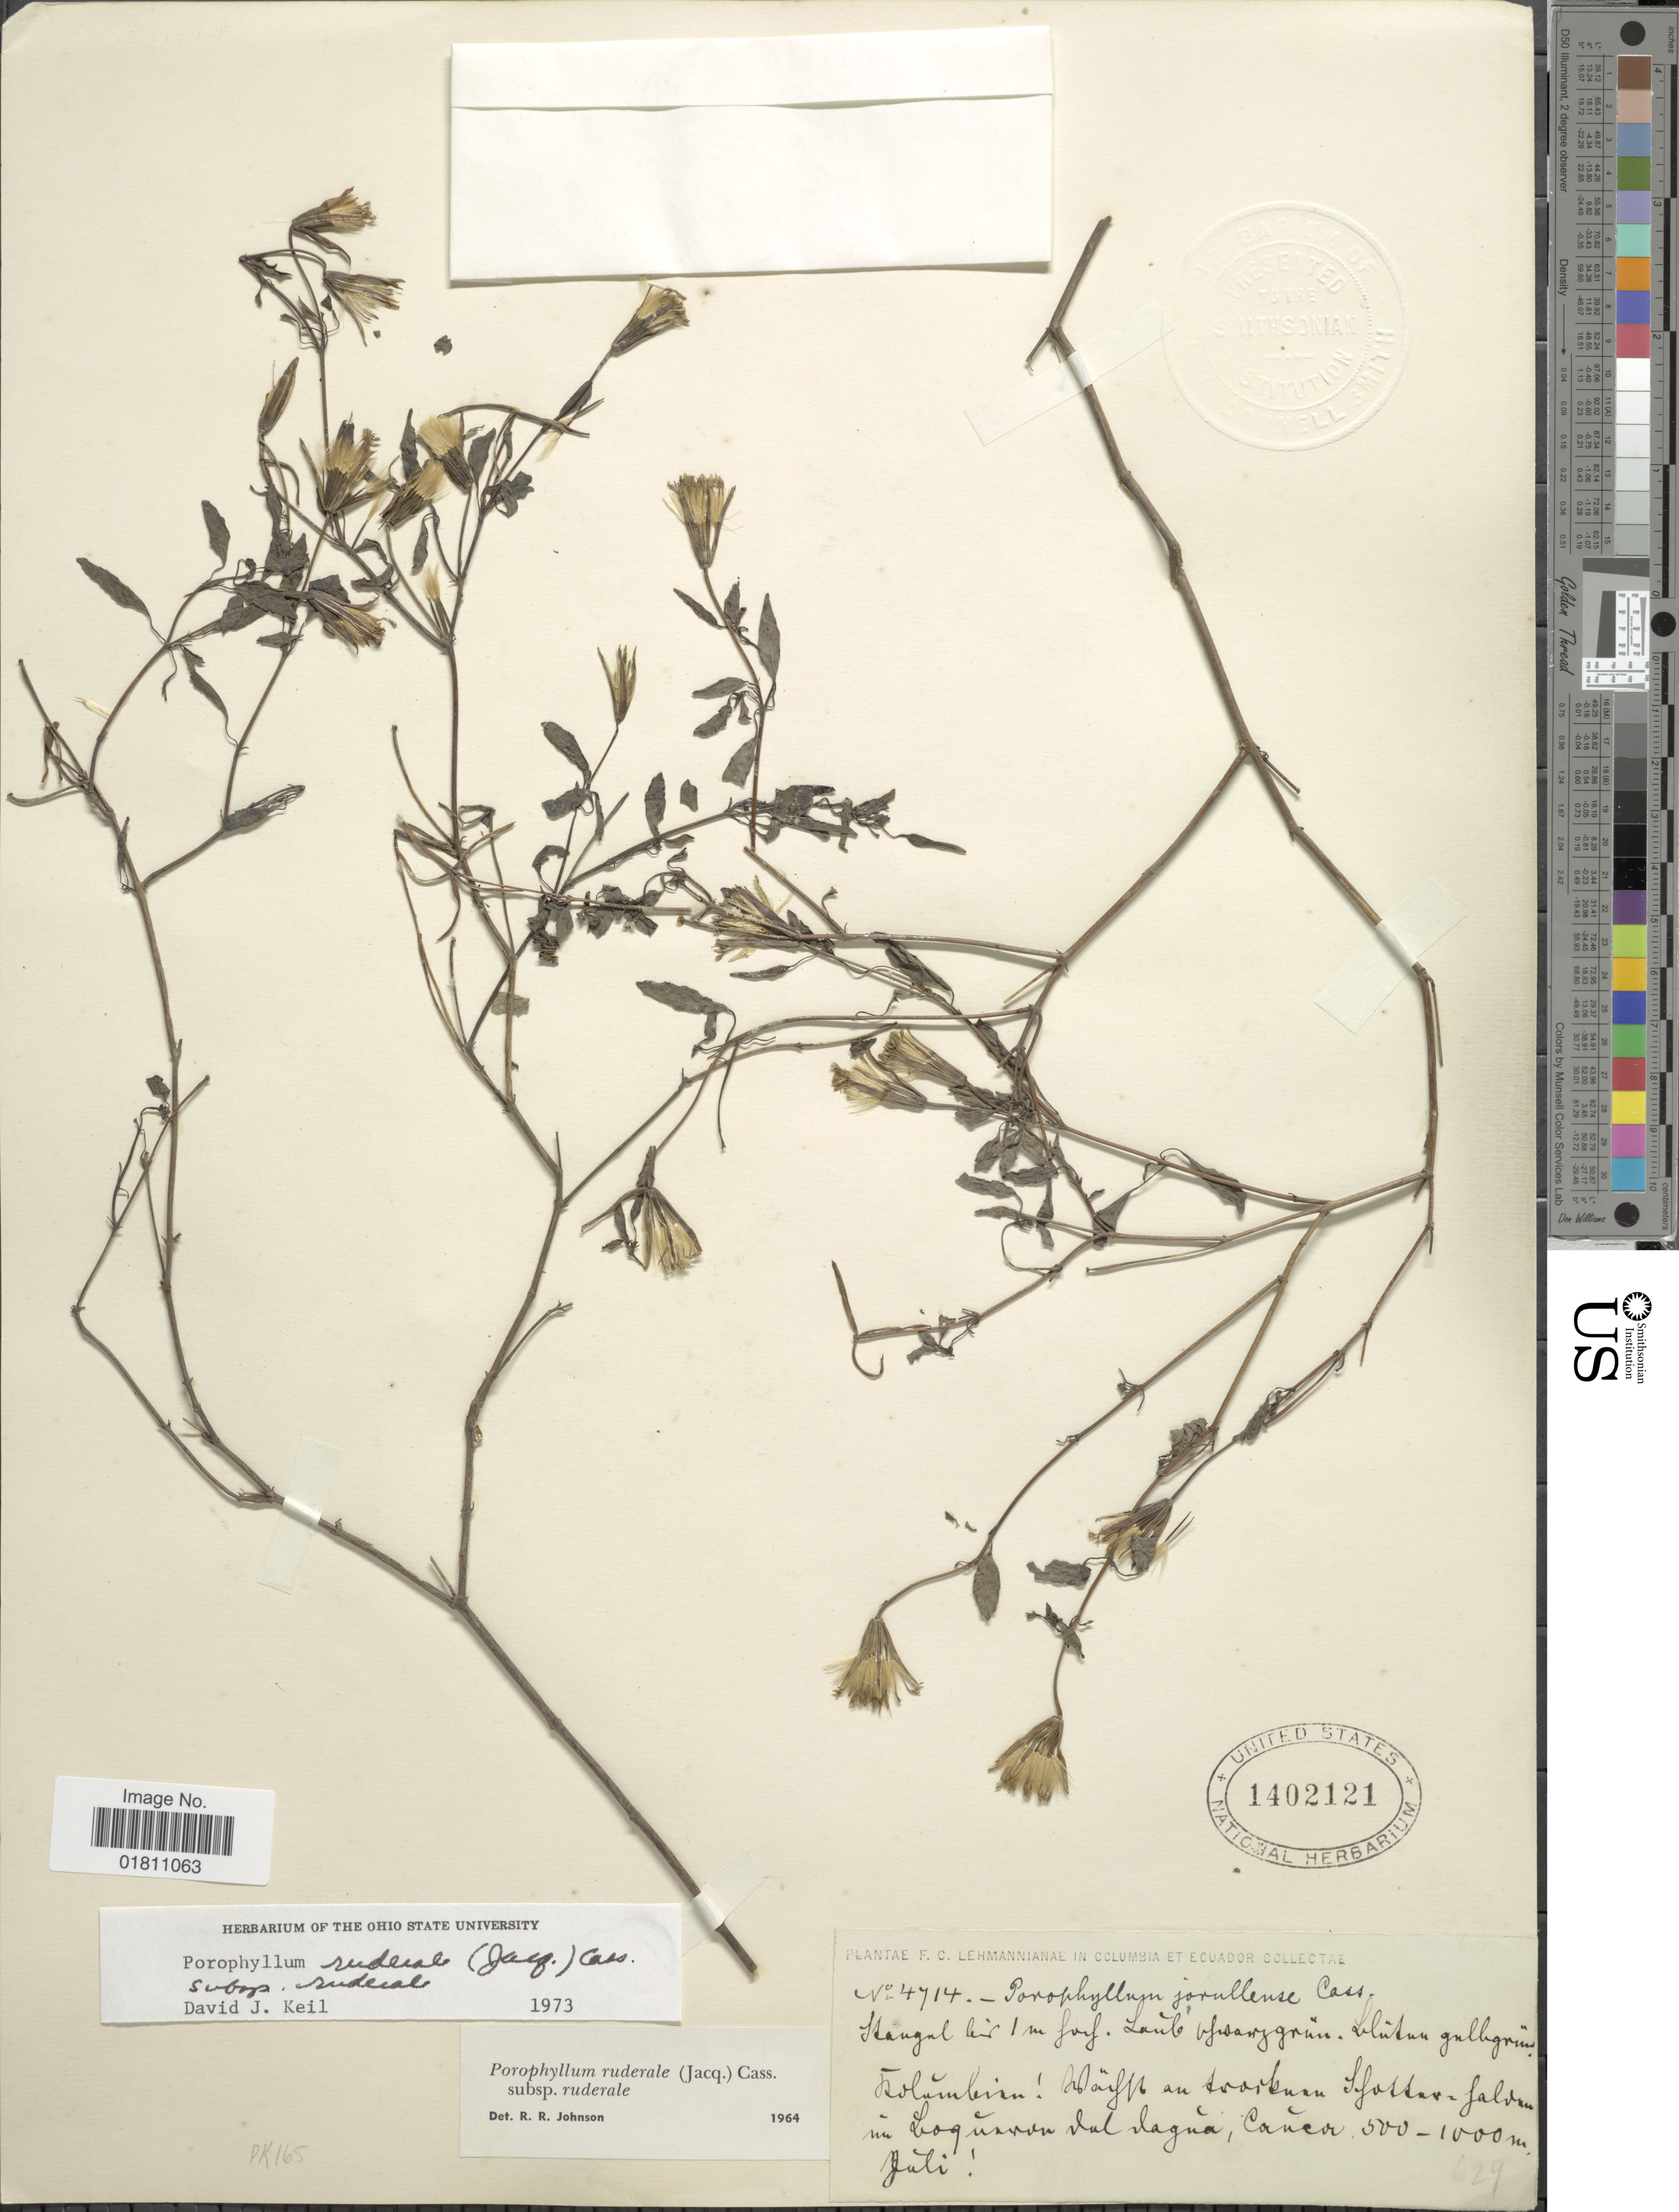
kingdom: Plantae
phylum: Tracheophyta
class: Magnoliopsida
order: Asterales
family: Asteraceae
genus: Porophyllum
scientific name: Porophyllum ruderale subsp. ruderale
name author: (Jacq.) Cass.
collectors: F. C. Lehmann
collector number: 4714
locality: Columbia et Ecuador, [illegible text]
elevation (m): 500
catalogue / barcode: US 1402121